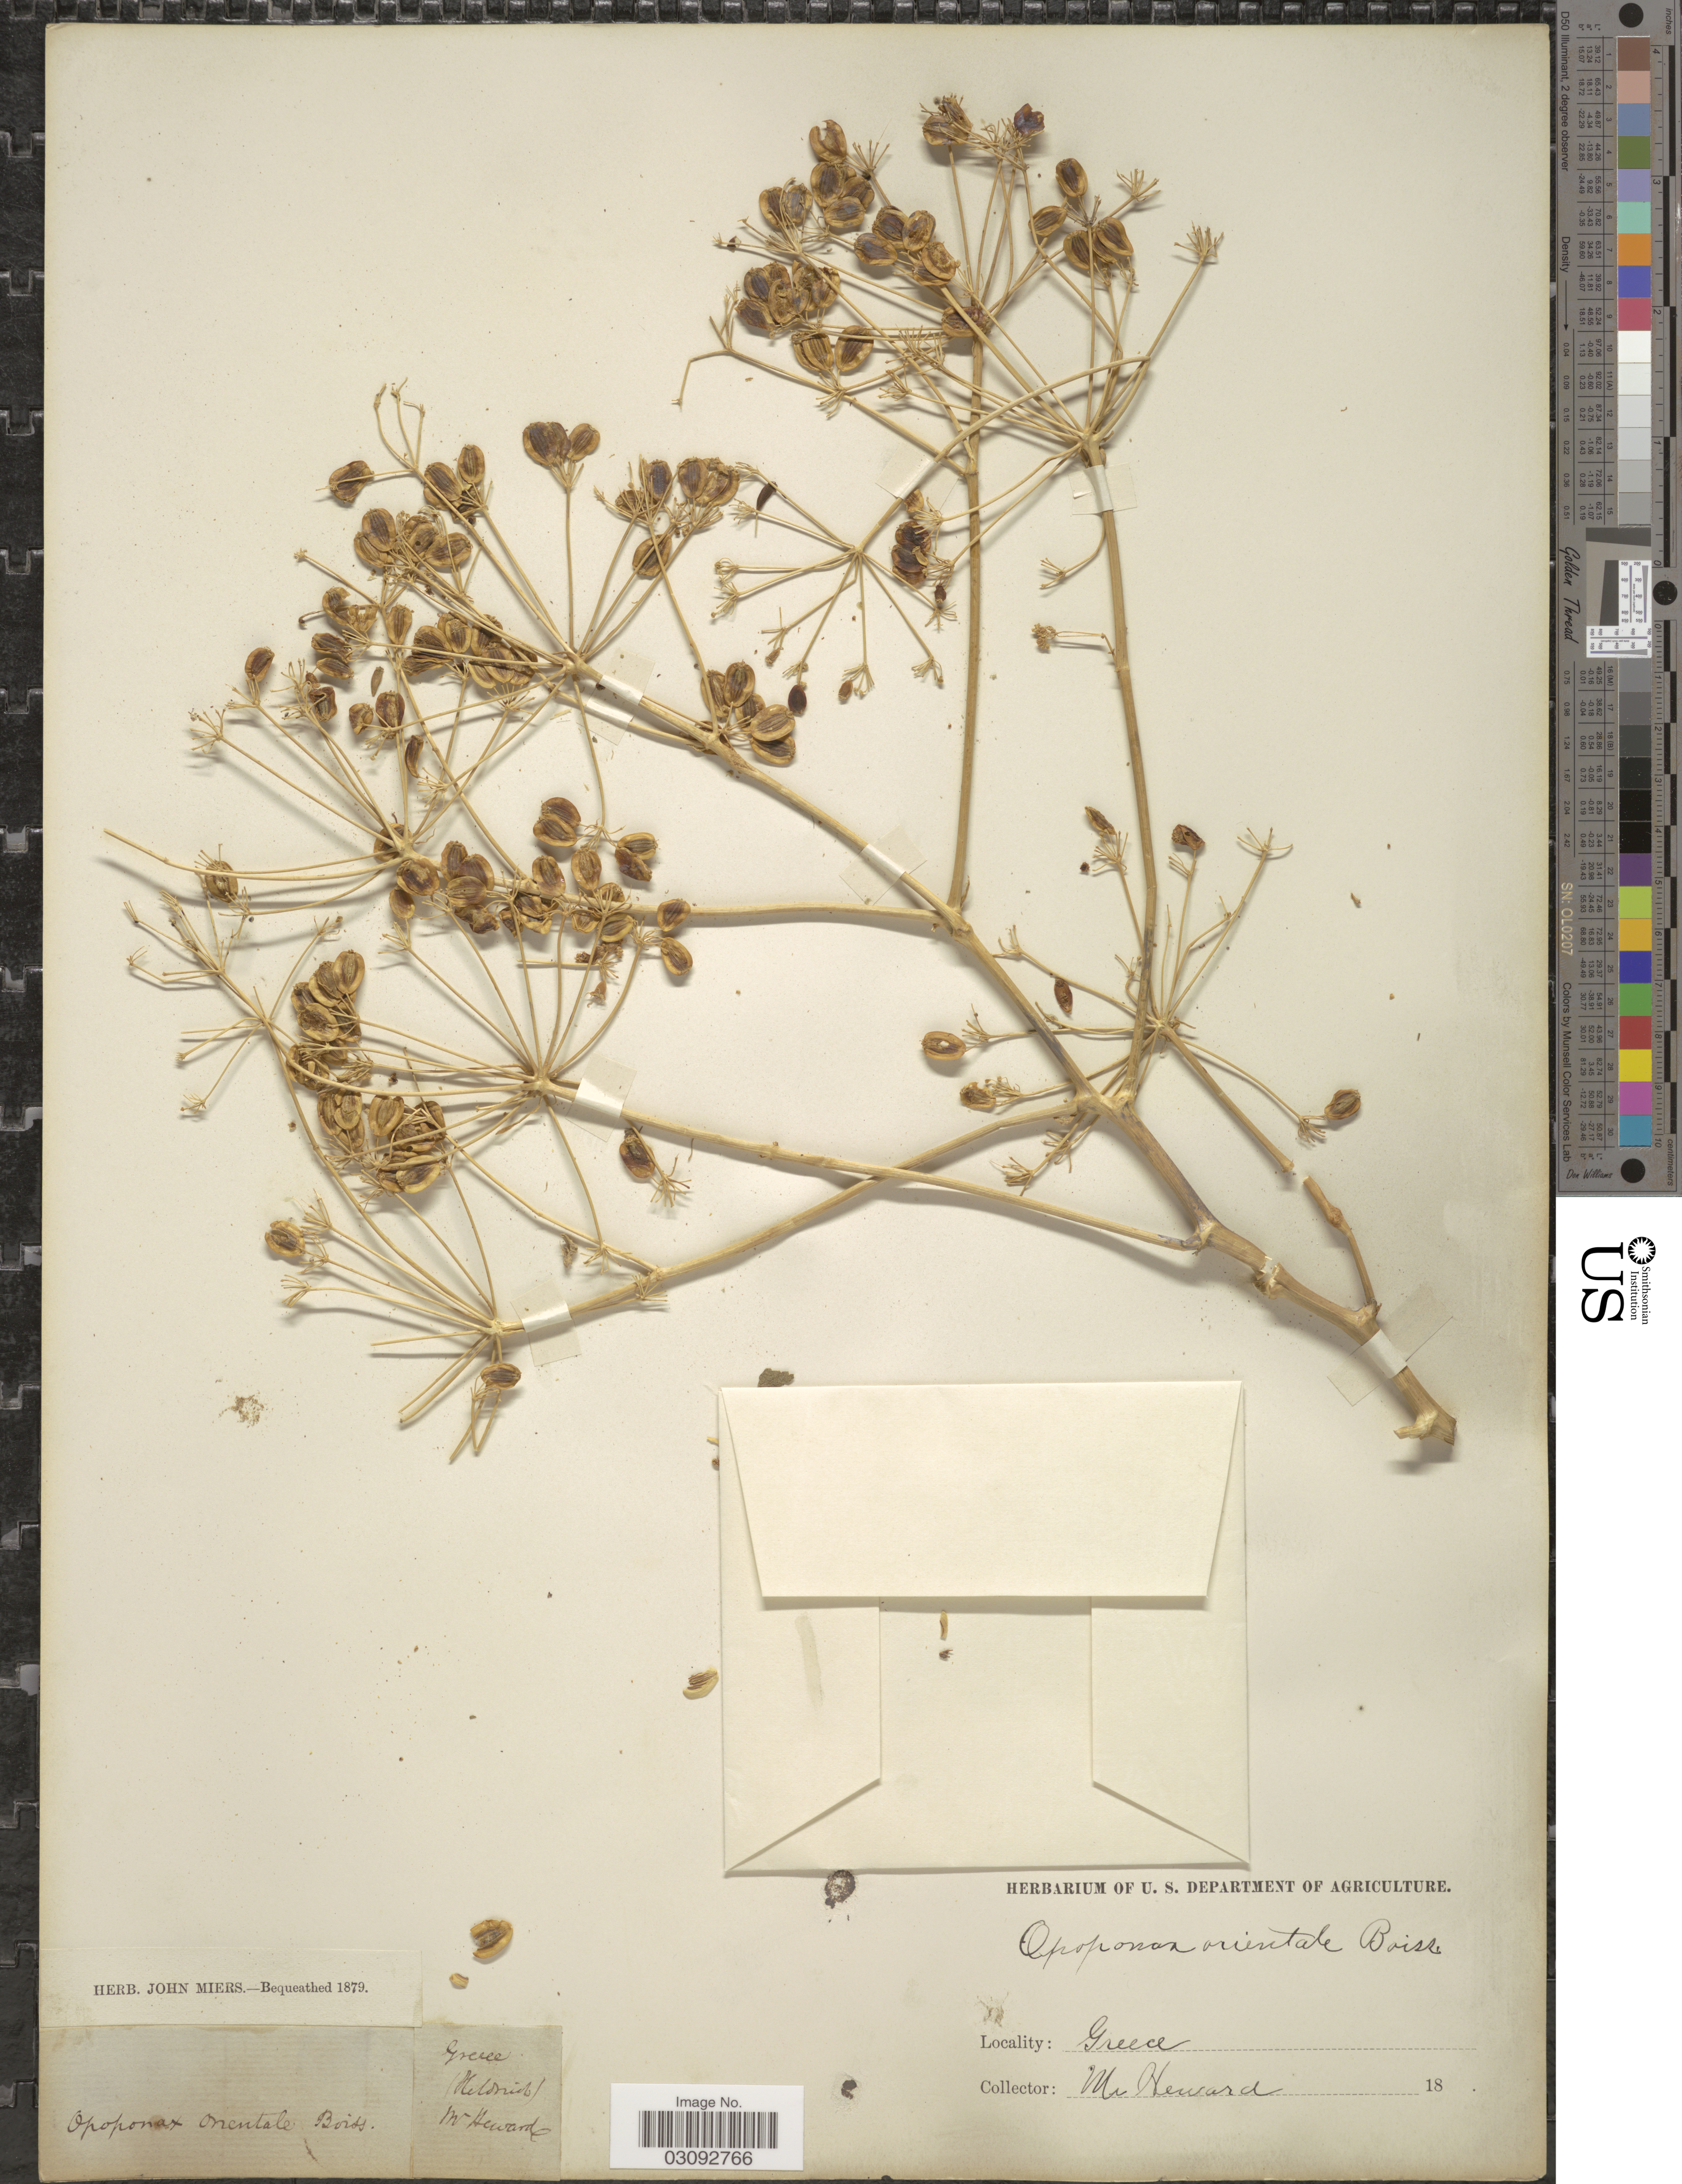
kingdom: Plantae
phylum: Tracheophyta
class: Magnoliopsida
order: Apiales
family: Apiaceae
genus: Opopanax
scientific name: Opopanax orientalis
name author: Boiss.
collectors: Heward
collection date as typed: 18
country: Greece